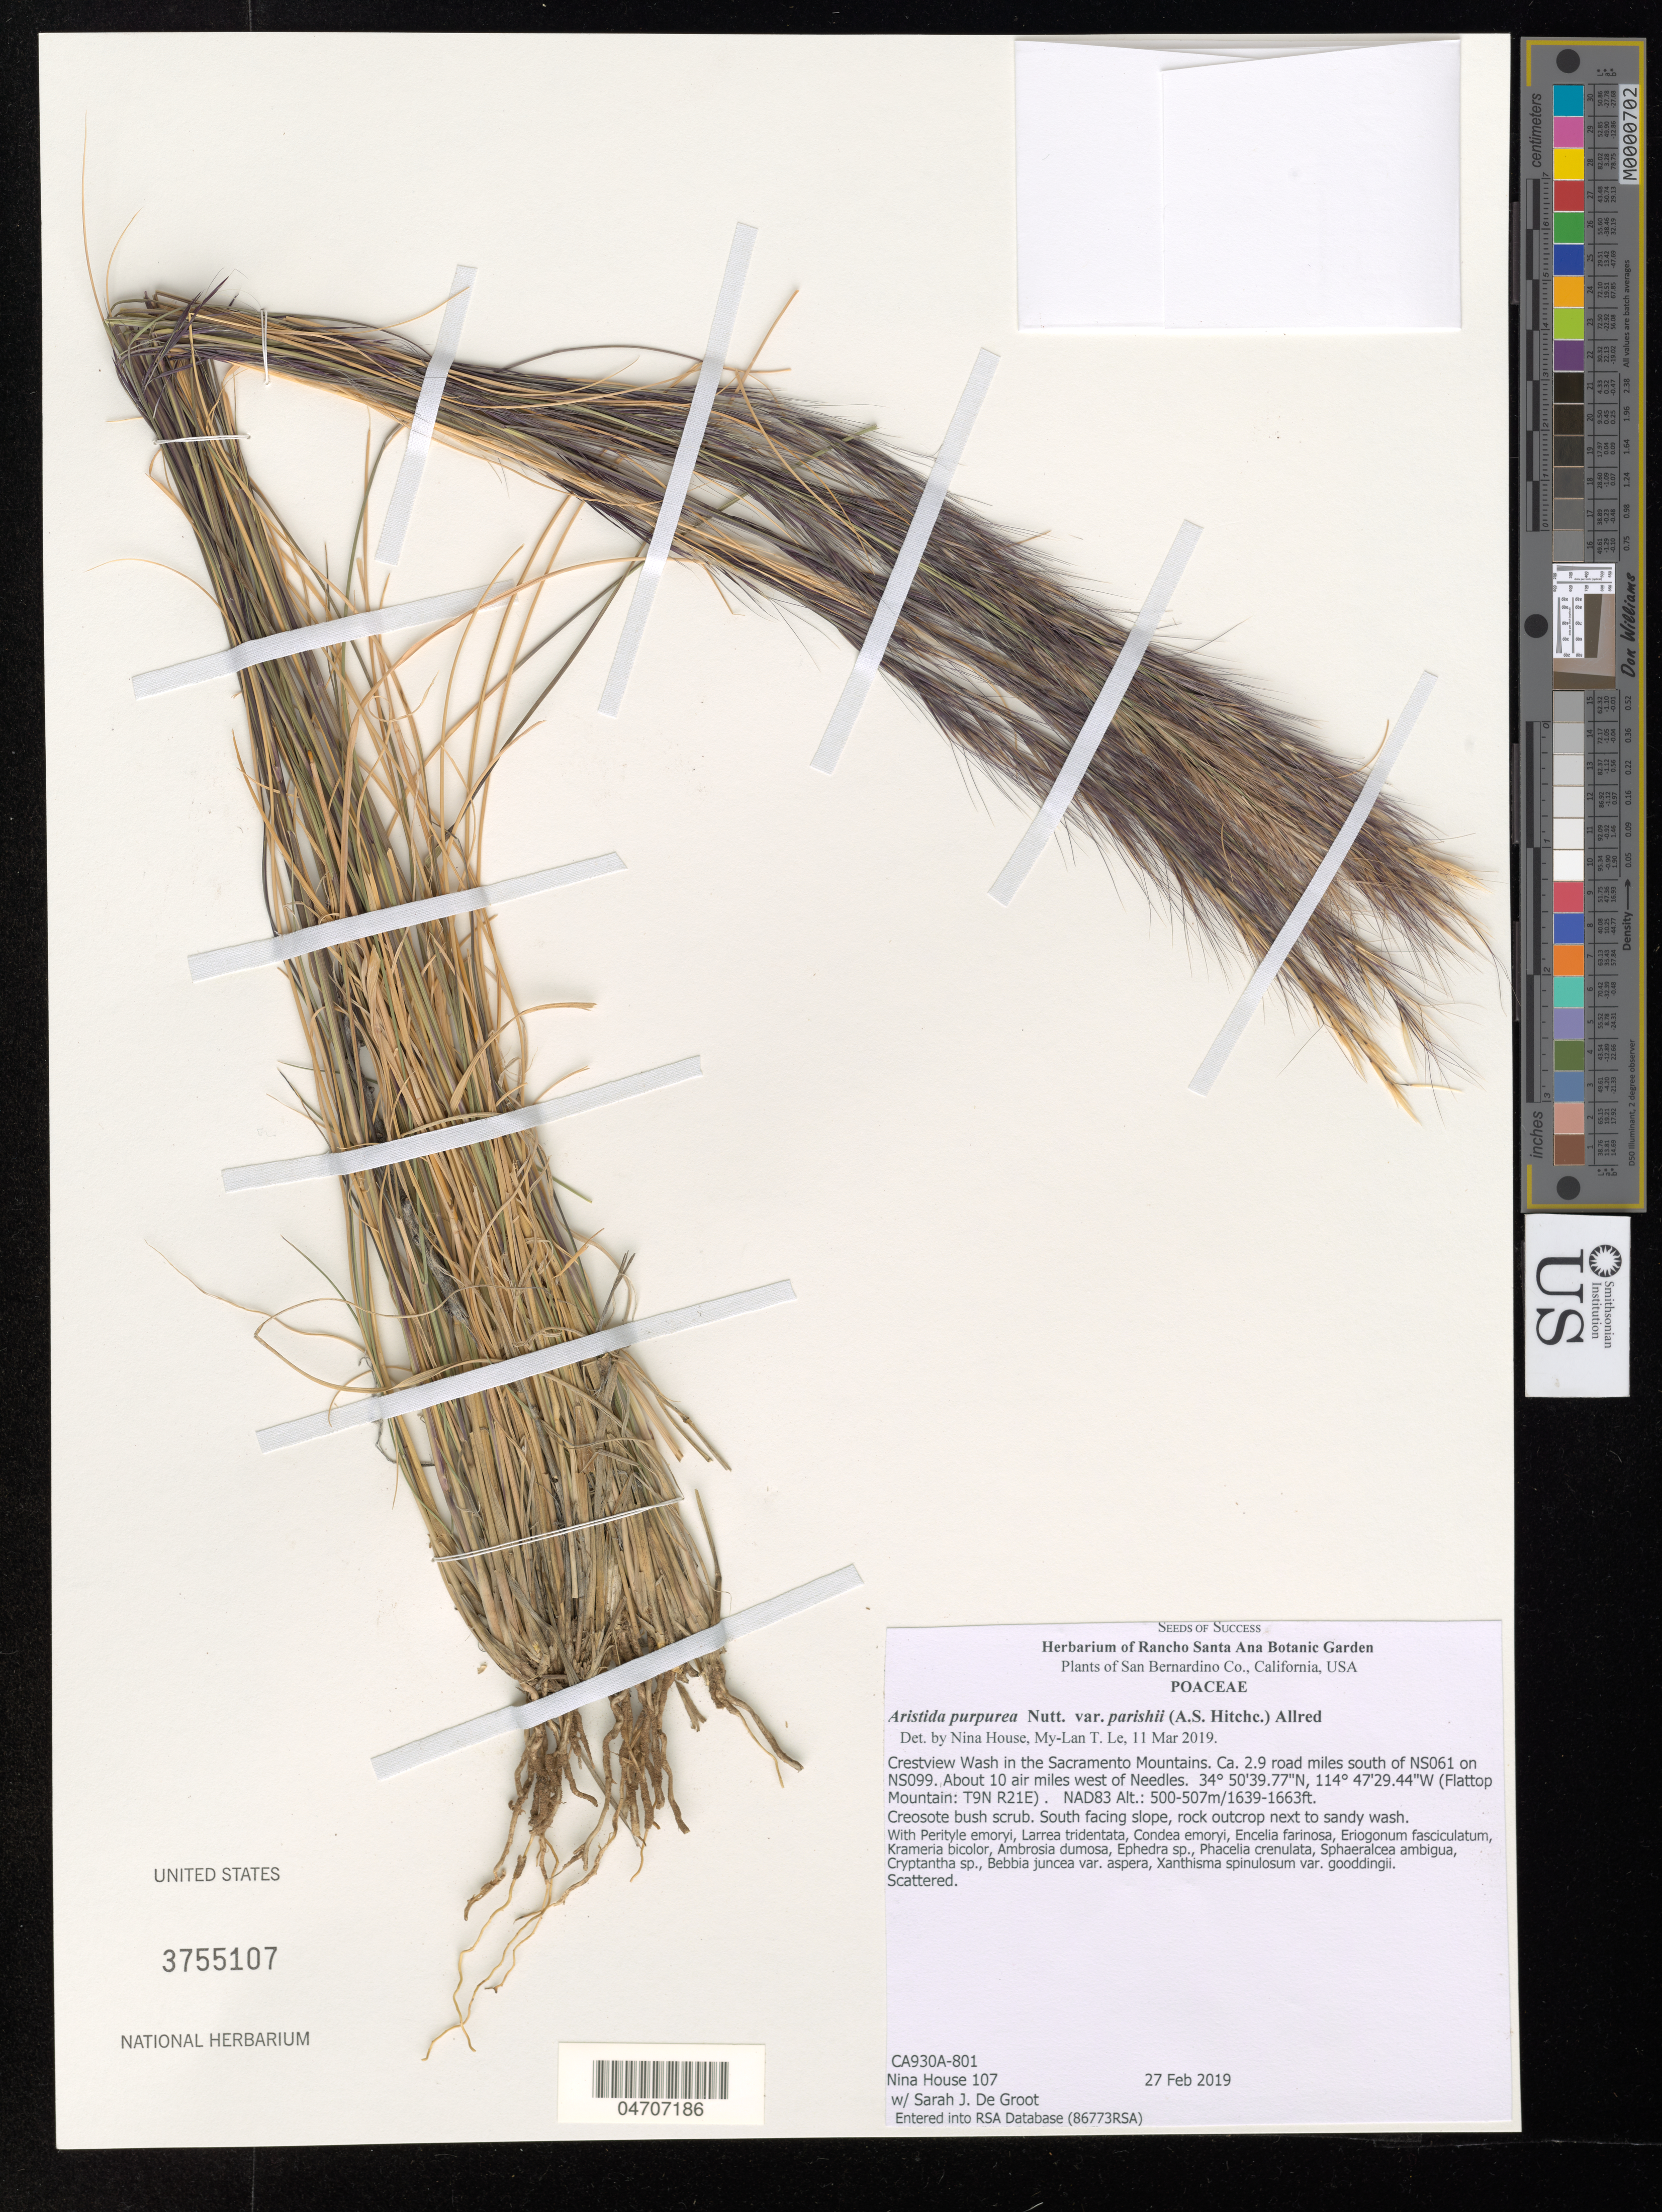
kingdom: Plantae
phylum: Tracheophyta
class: Liliopsida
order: Poales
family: Poaceae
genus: Aristida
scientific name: Aristida purpurea var. parishii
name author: (Hitchc.) Allred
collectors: N. House & S. De Groot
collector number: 107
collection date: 2019-02-27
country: United States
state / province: California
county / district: San Bernardino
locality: San Bernardino Co. Crestview Wash in the Sacramento Mountains. Ca. 2.9 road miles south of NS061 on NS099. About 10 air miles west of Needles. (Flattop Mountain: T9N R21E). NAD83.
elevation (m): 500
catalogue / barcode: US 3755107